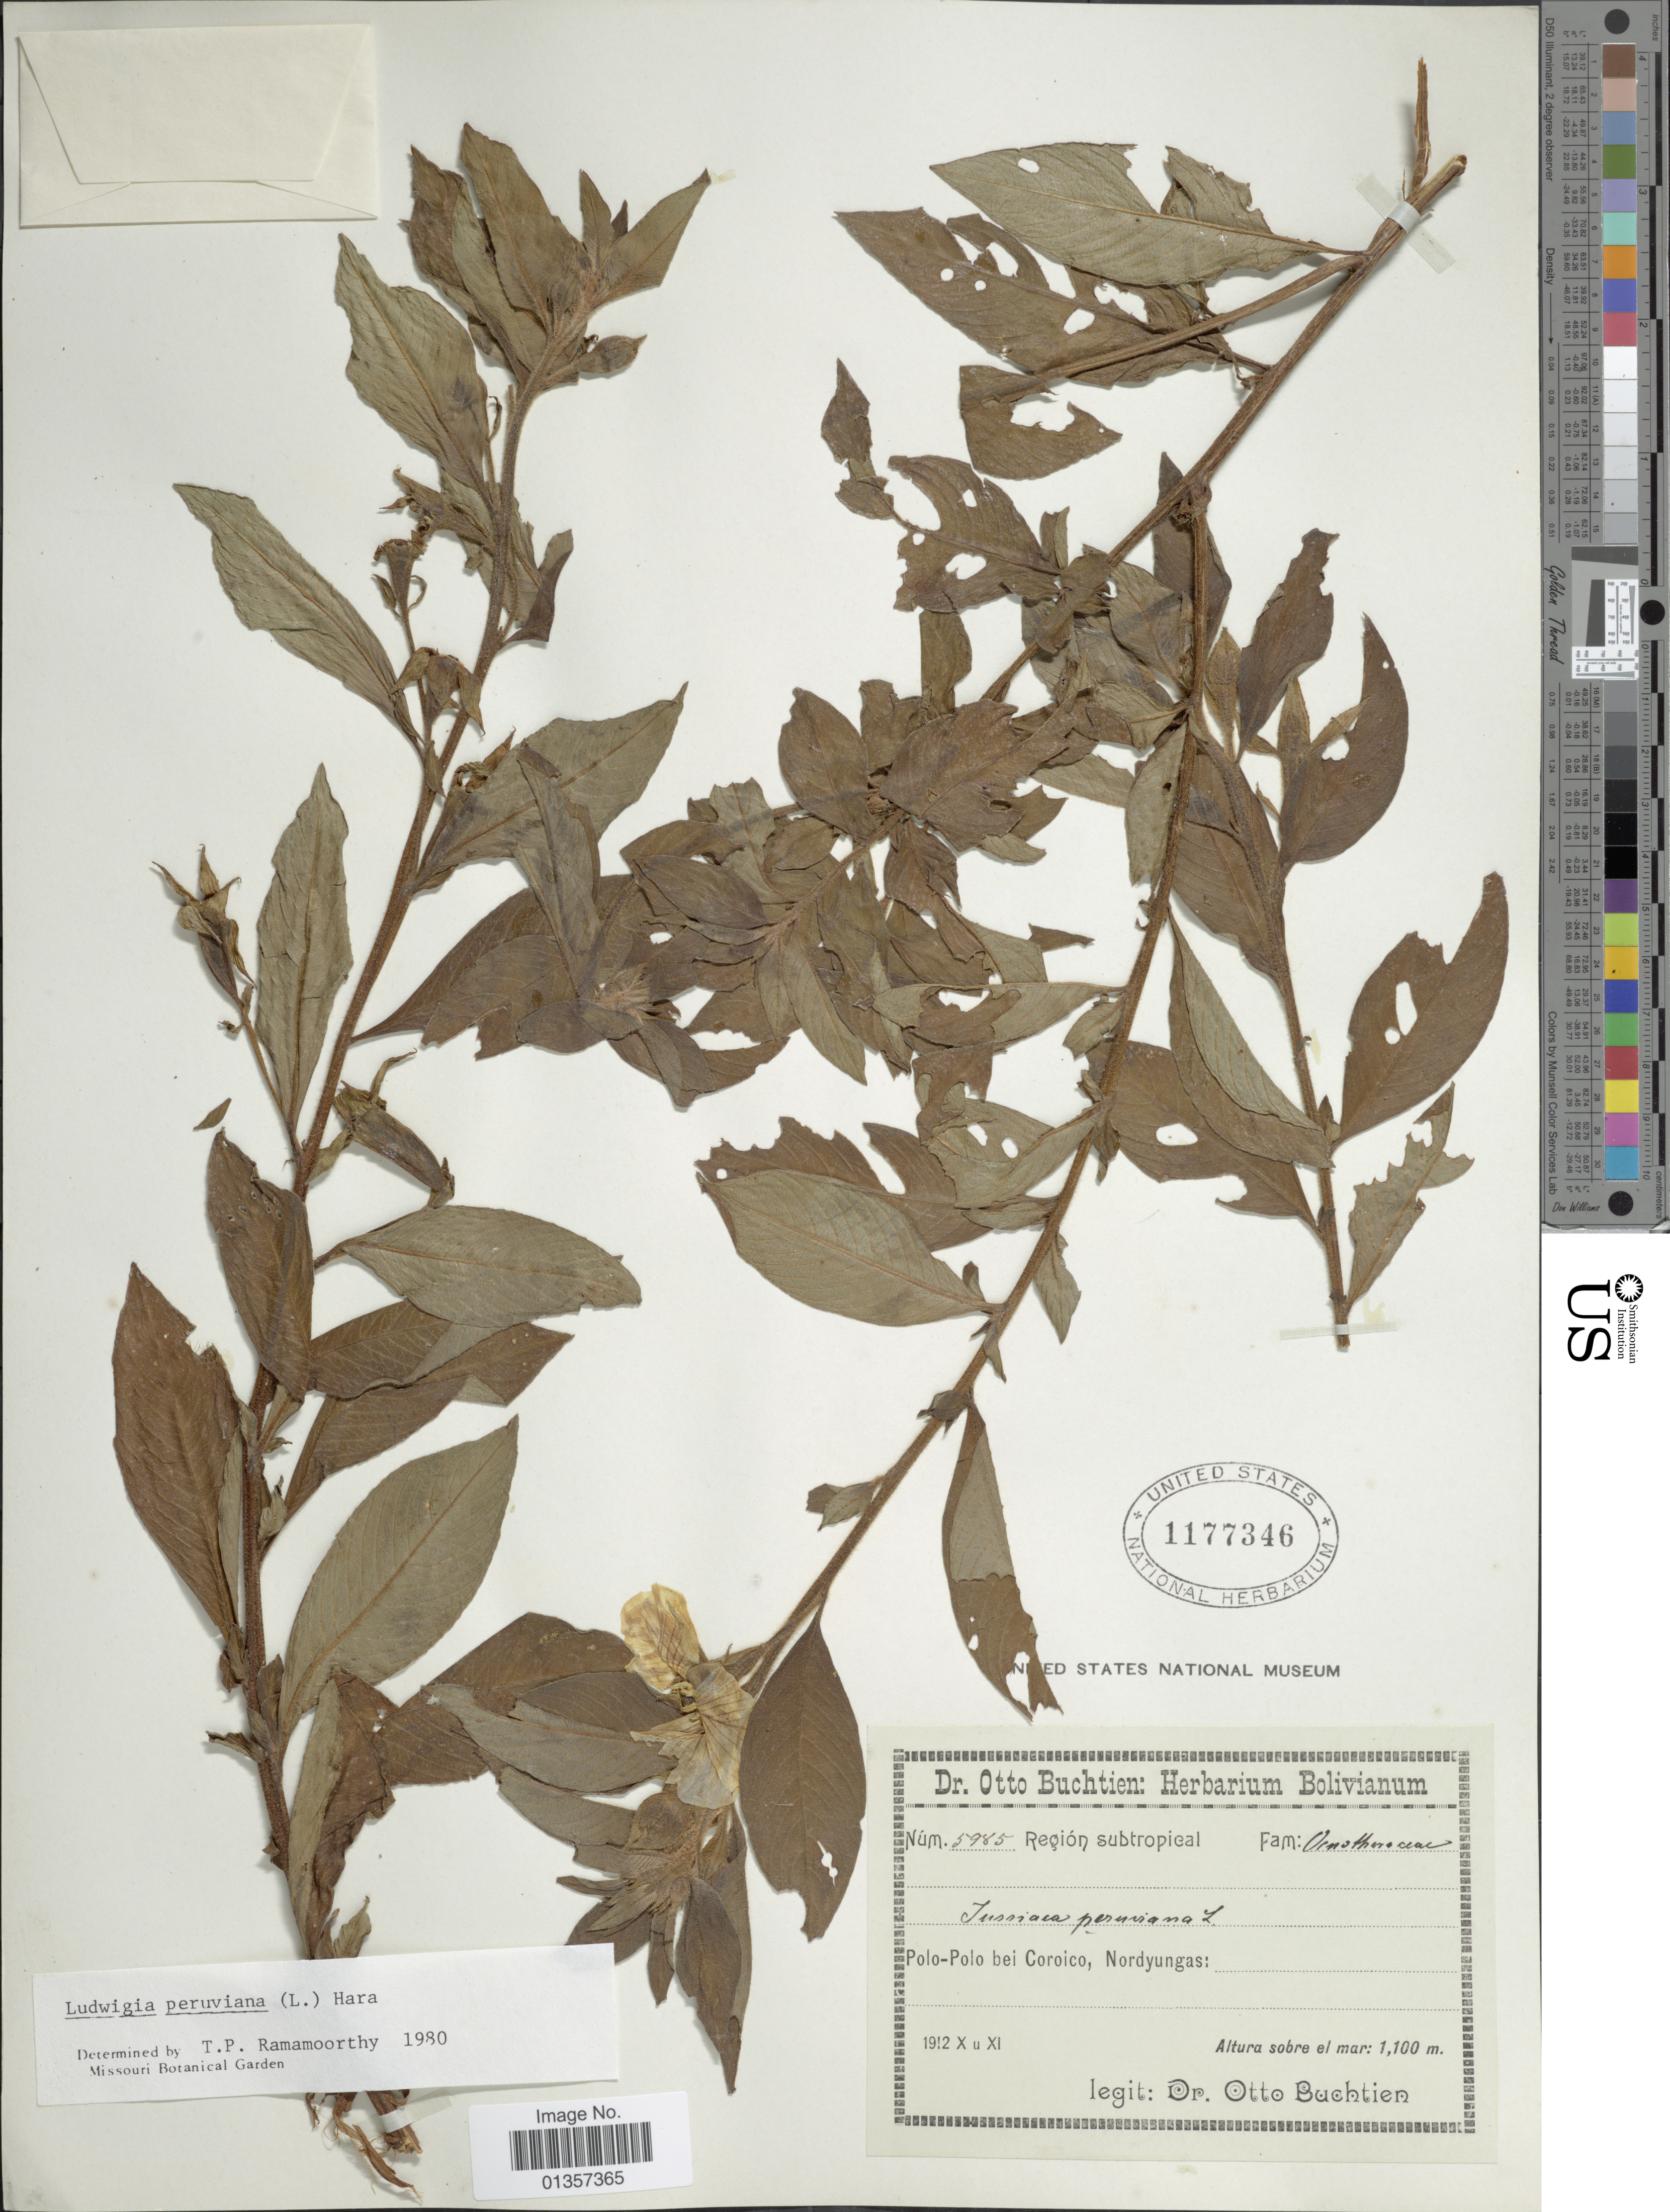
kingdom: Plantae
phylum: Tracheophyta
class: Magnoliopsida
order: Myrtales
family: Onagraceae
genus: Ludwigia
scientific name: Ludwigia peruviana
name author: (L.) H. Hara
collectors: O. Buchtien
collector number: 5985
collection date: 1912-10/1912-11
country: Bolivia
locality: Polo-Polo bei Coroico, Nordyungas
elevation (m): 1100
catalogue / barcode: US 1177346